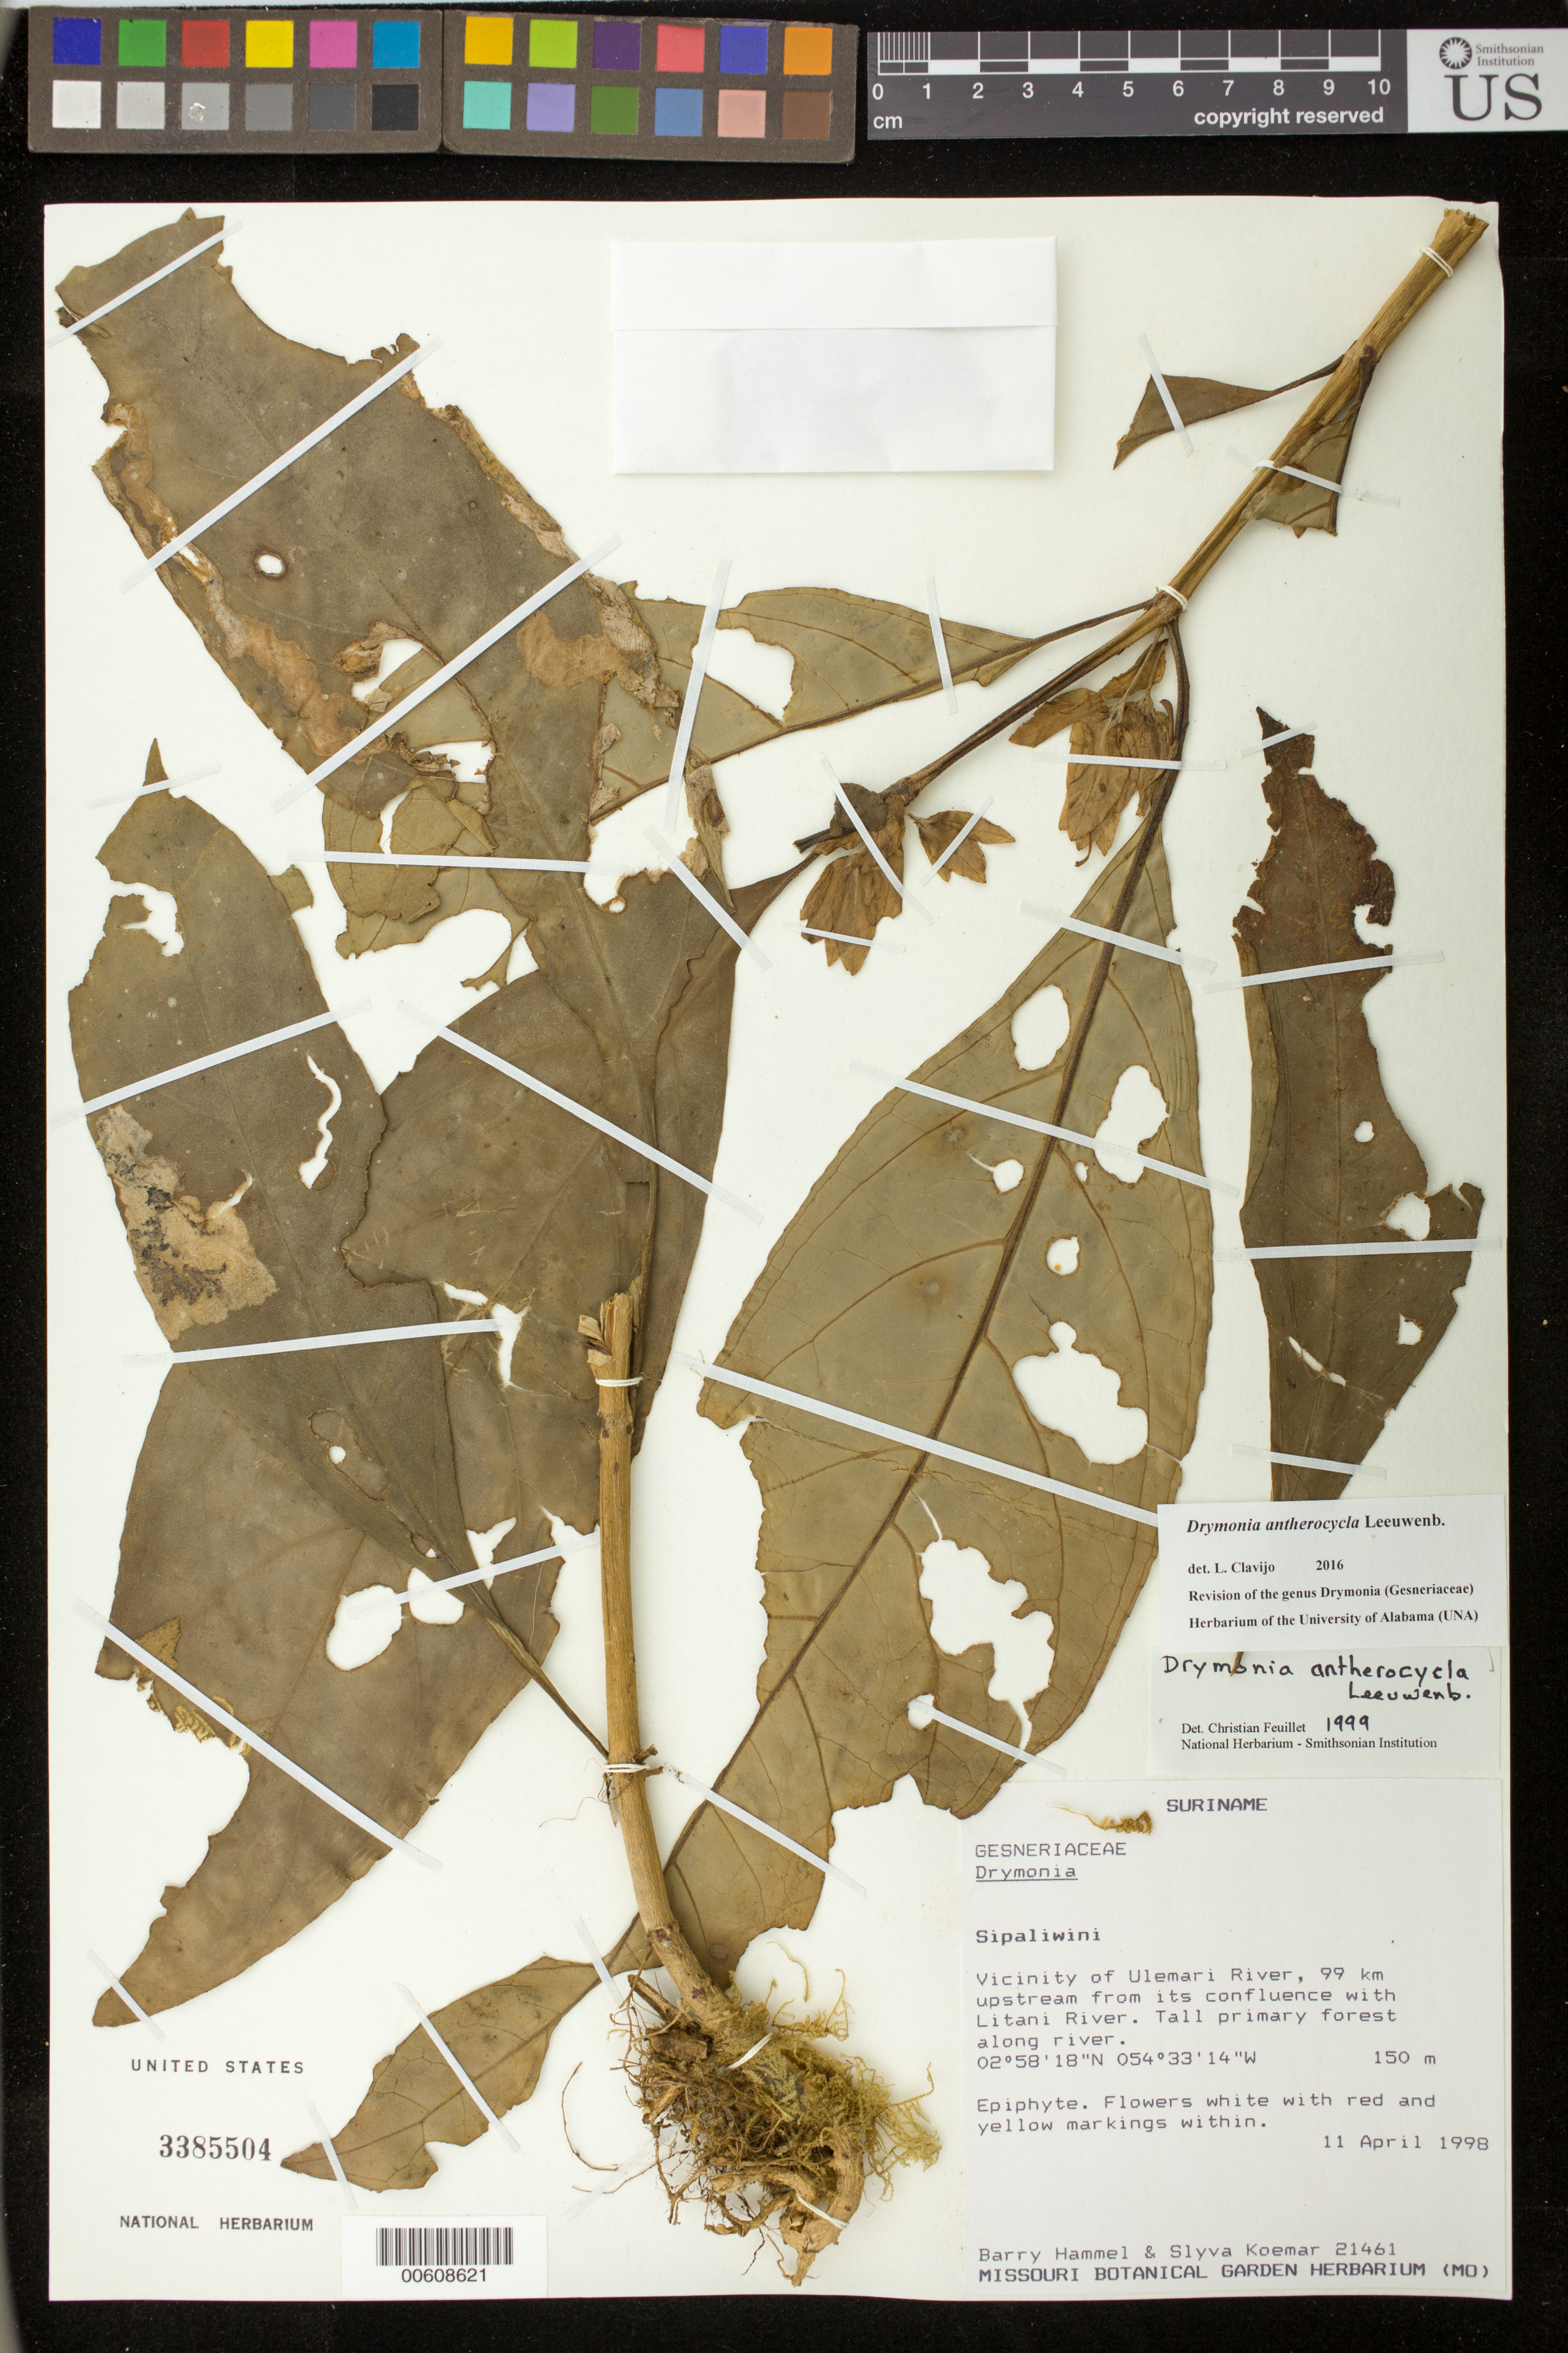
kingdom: Plantae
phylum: Tracheophyta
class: Magnoliopsida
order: Lamiales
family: Gesneriaceae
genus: Drymonia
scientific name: Drymonia antherocycla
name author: Leeuwenb.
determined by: Feuillet, C.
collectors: B. Hammel & S. Koemar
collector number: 21461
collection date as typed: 11 Apr 1998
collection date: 1998-04-11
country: Suriname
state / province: Sipaliwini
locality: Vicinity of Ulemari River, 99 km upstream from its confluence with Litani River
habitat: Tall primary forest along river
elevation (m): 150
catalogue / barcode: US 3385504